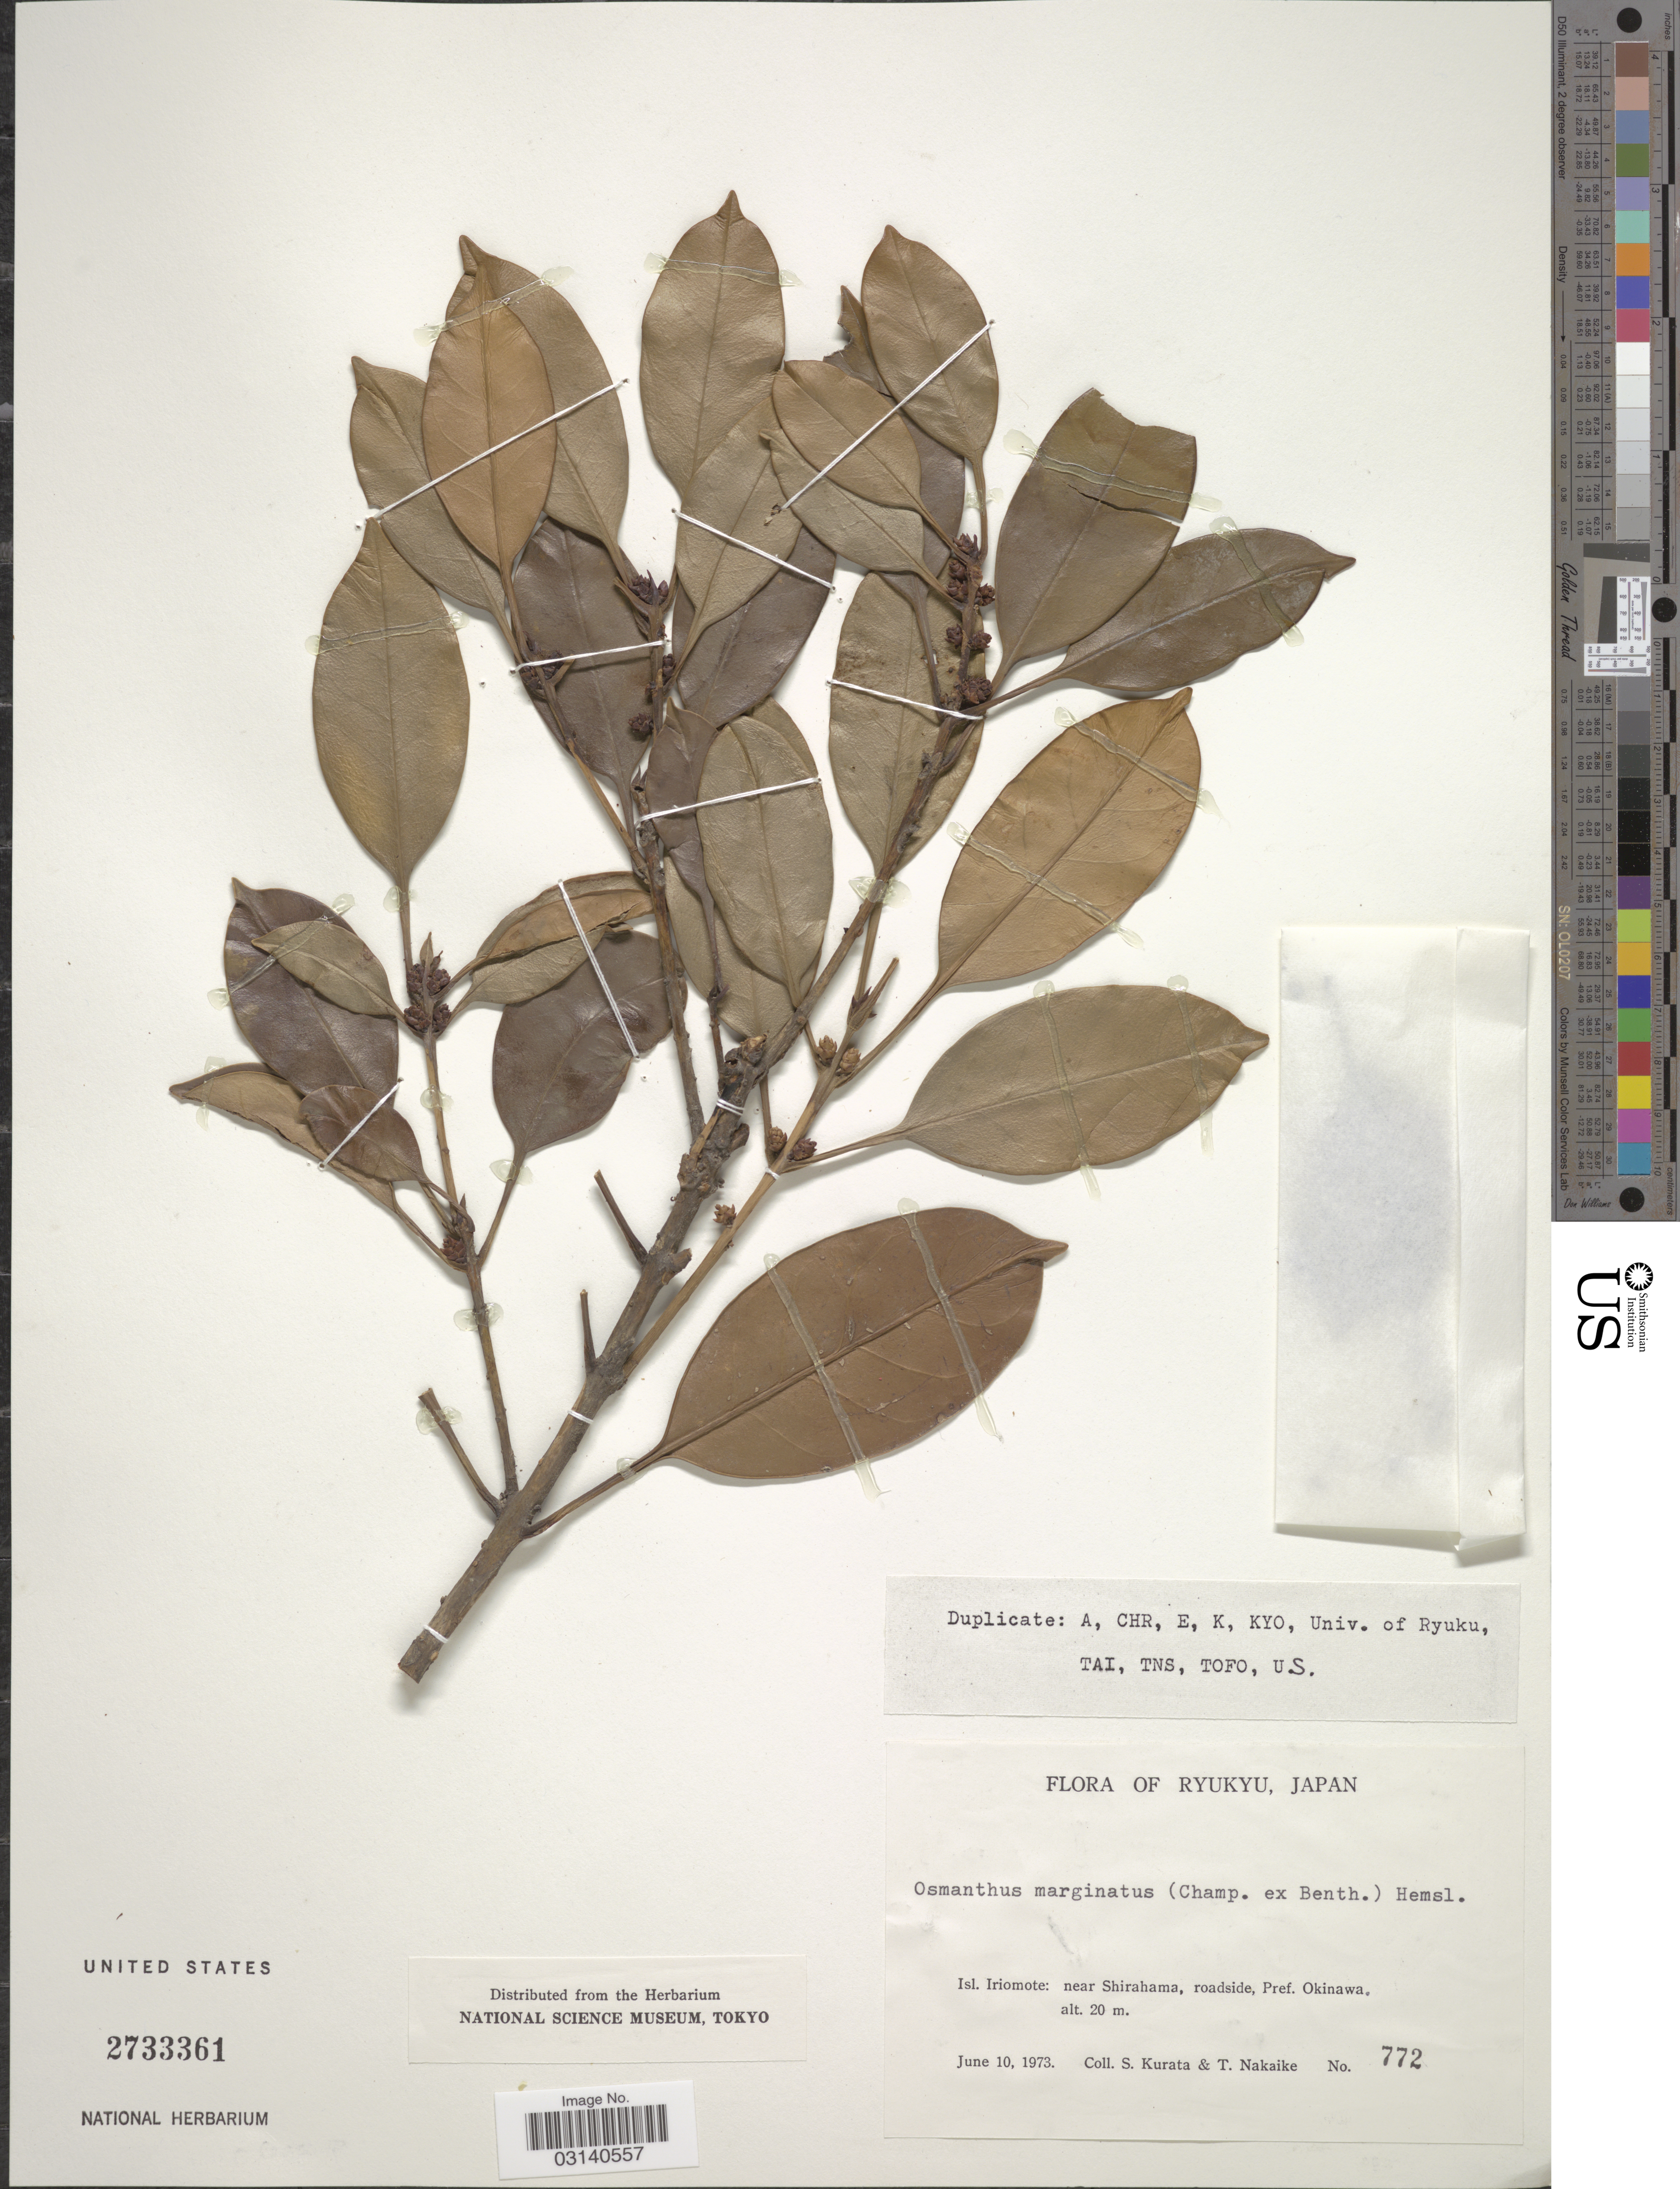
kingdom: Plantae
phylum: Tracheophyta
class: Magnoliopsida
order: Lamiales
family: Oleaceae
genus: Osmanthus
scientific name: Osmanthus marginatus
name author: (Champ. ex Benth.) Hemsl.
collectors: Sa. Kurata & T. Nakaike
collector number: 772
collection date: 1973-06-10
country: Japan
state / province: Okinawa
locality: Isl. Iriomote: near Shirahama, roadside, Pref. Okinawa, Ryukyu, Japan.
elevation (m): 20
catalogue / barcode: US 2733361